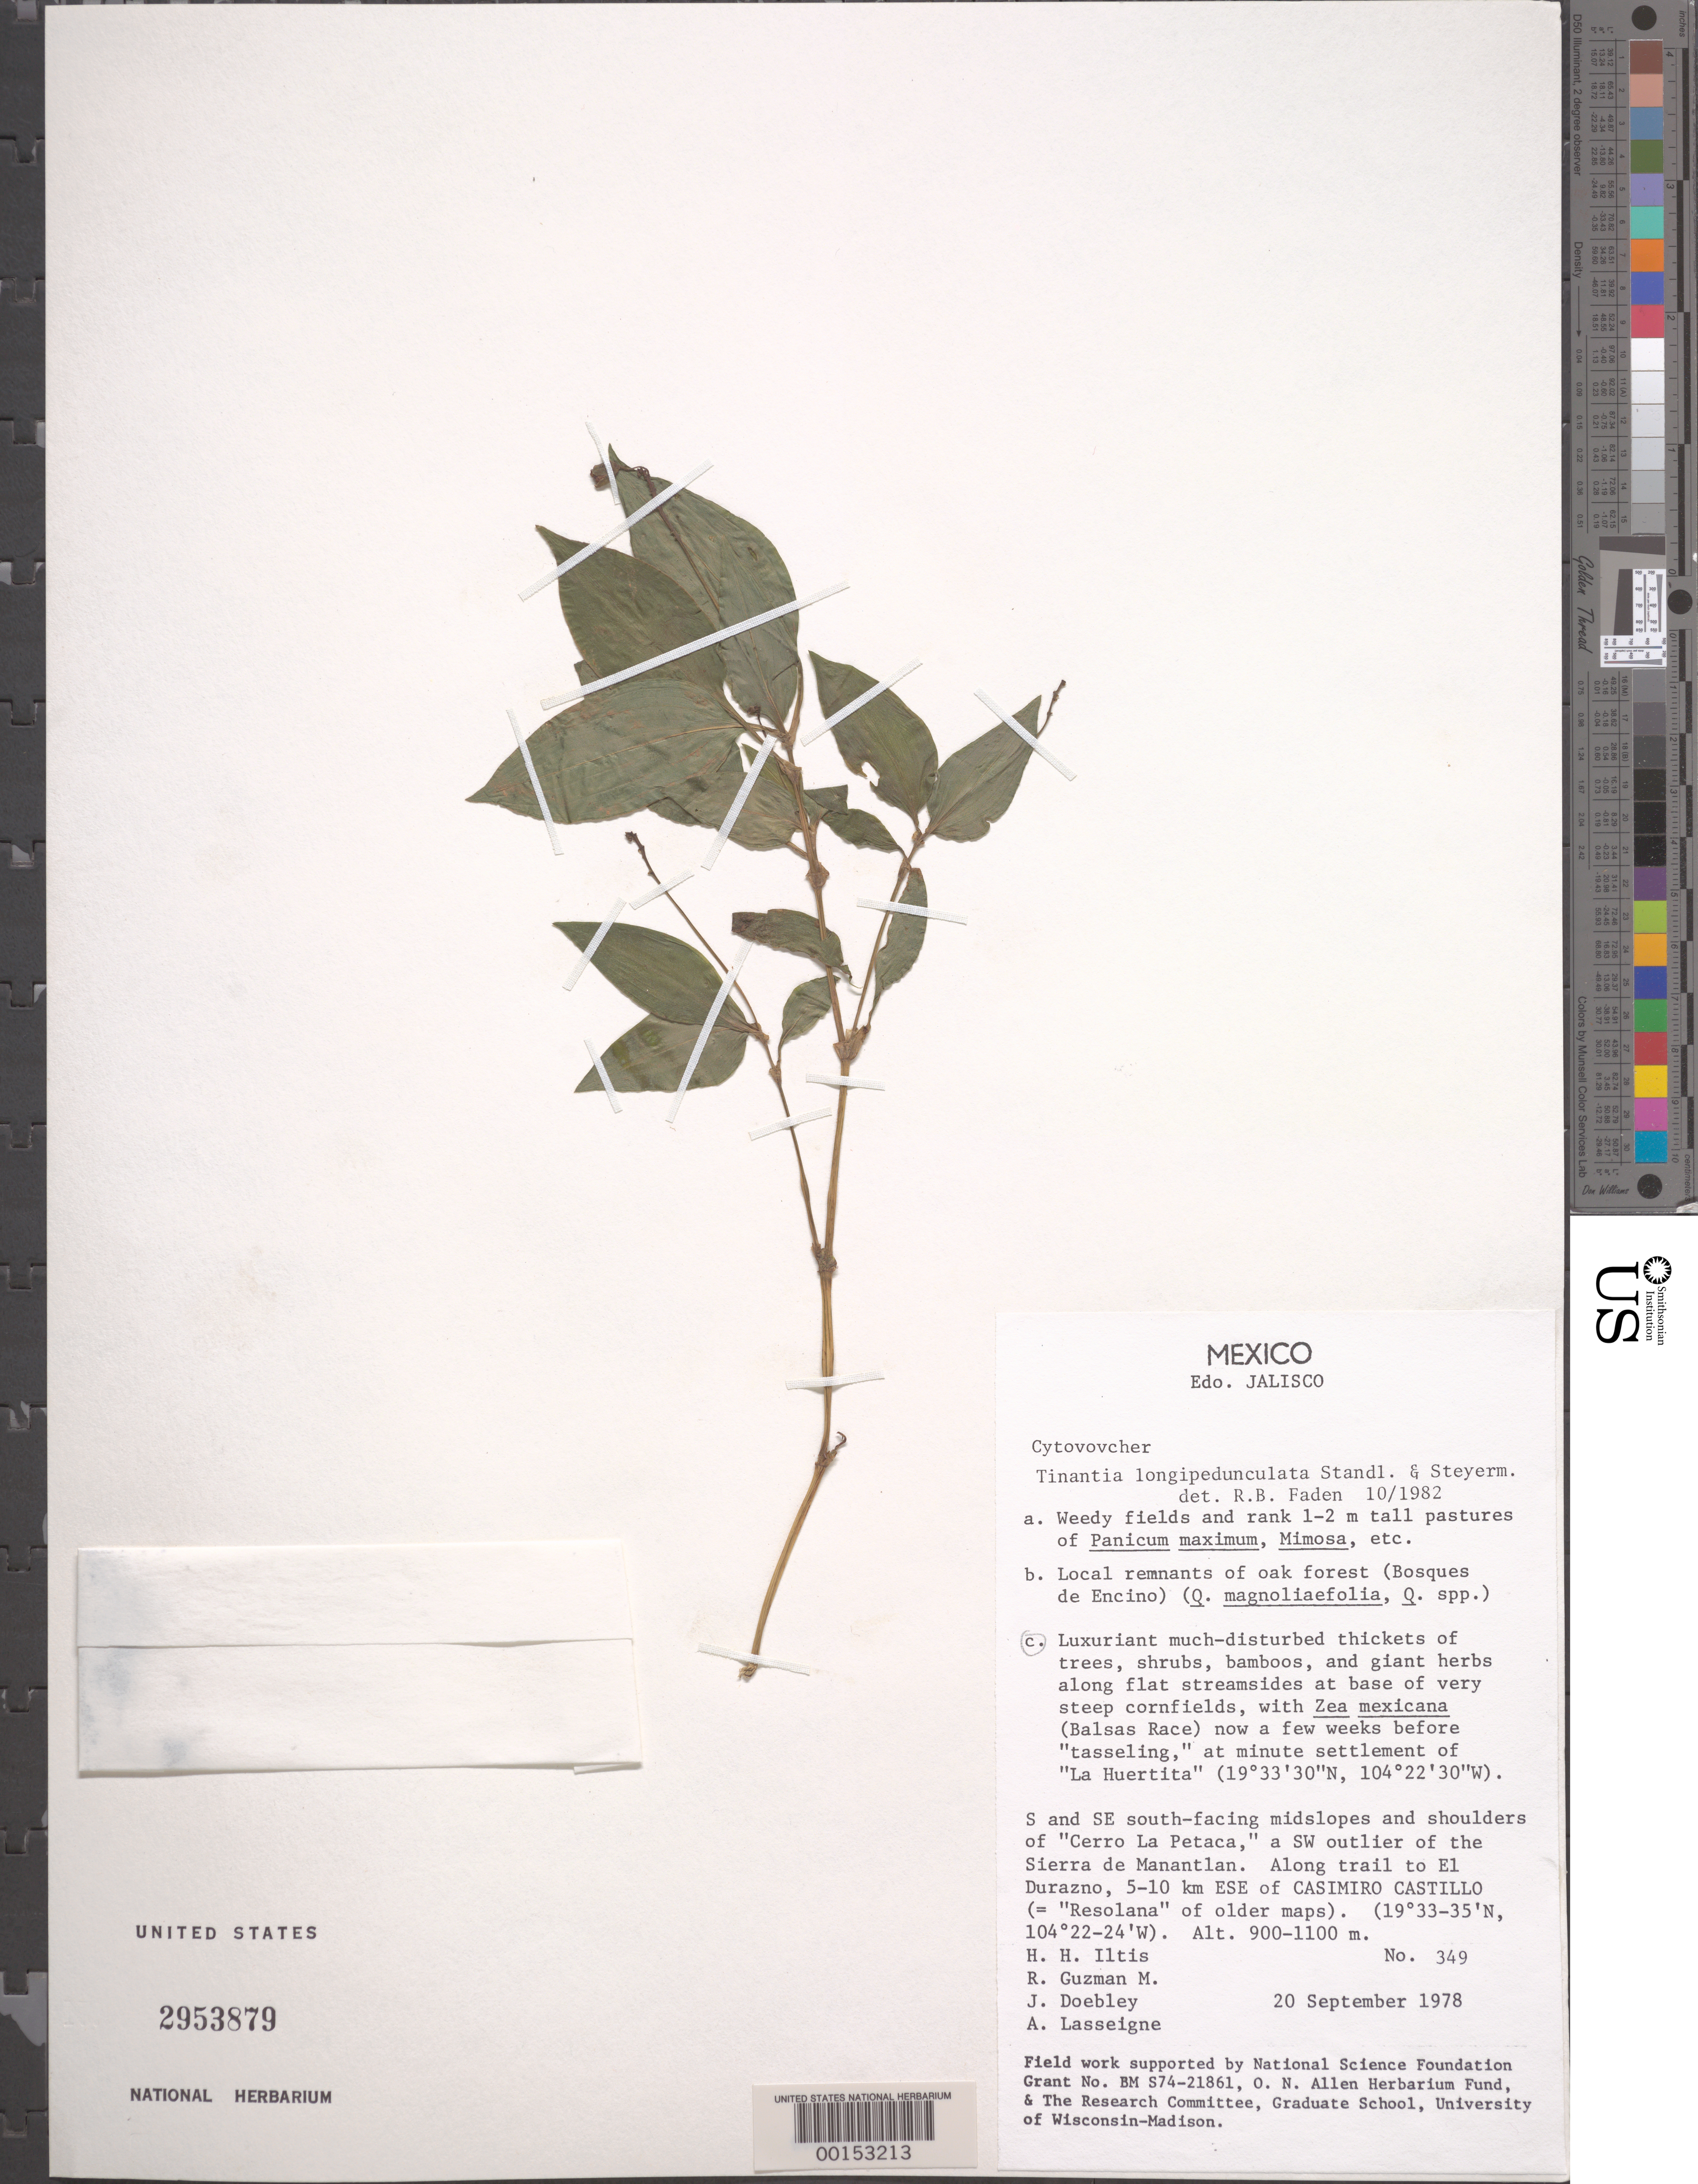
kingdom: Plantae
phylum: Tracheophyta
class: Liliopsida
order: Commelinales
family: Commelinaceae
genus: Tinantia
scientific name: Tinantia longipedunculata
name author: Standl. & Steyerm.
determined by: Faden, Robert B., (US), Smithsonian Institution - National Museum of Natural History (UNITED STATES)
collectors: H. H. Iltis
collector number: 349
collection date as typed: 20 Sep 1978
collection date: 1978-09-20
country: Mexico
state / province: Jalisco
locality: Cerro La Petaca, Sierra de Manantlan, ESE of Casimiro Castillo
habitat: Streambank thicket at base of steep cornfield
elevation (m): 900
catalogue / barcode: US 2953879